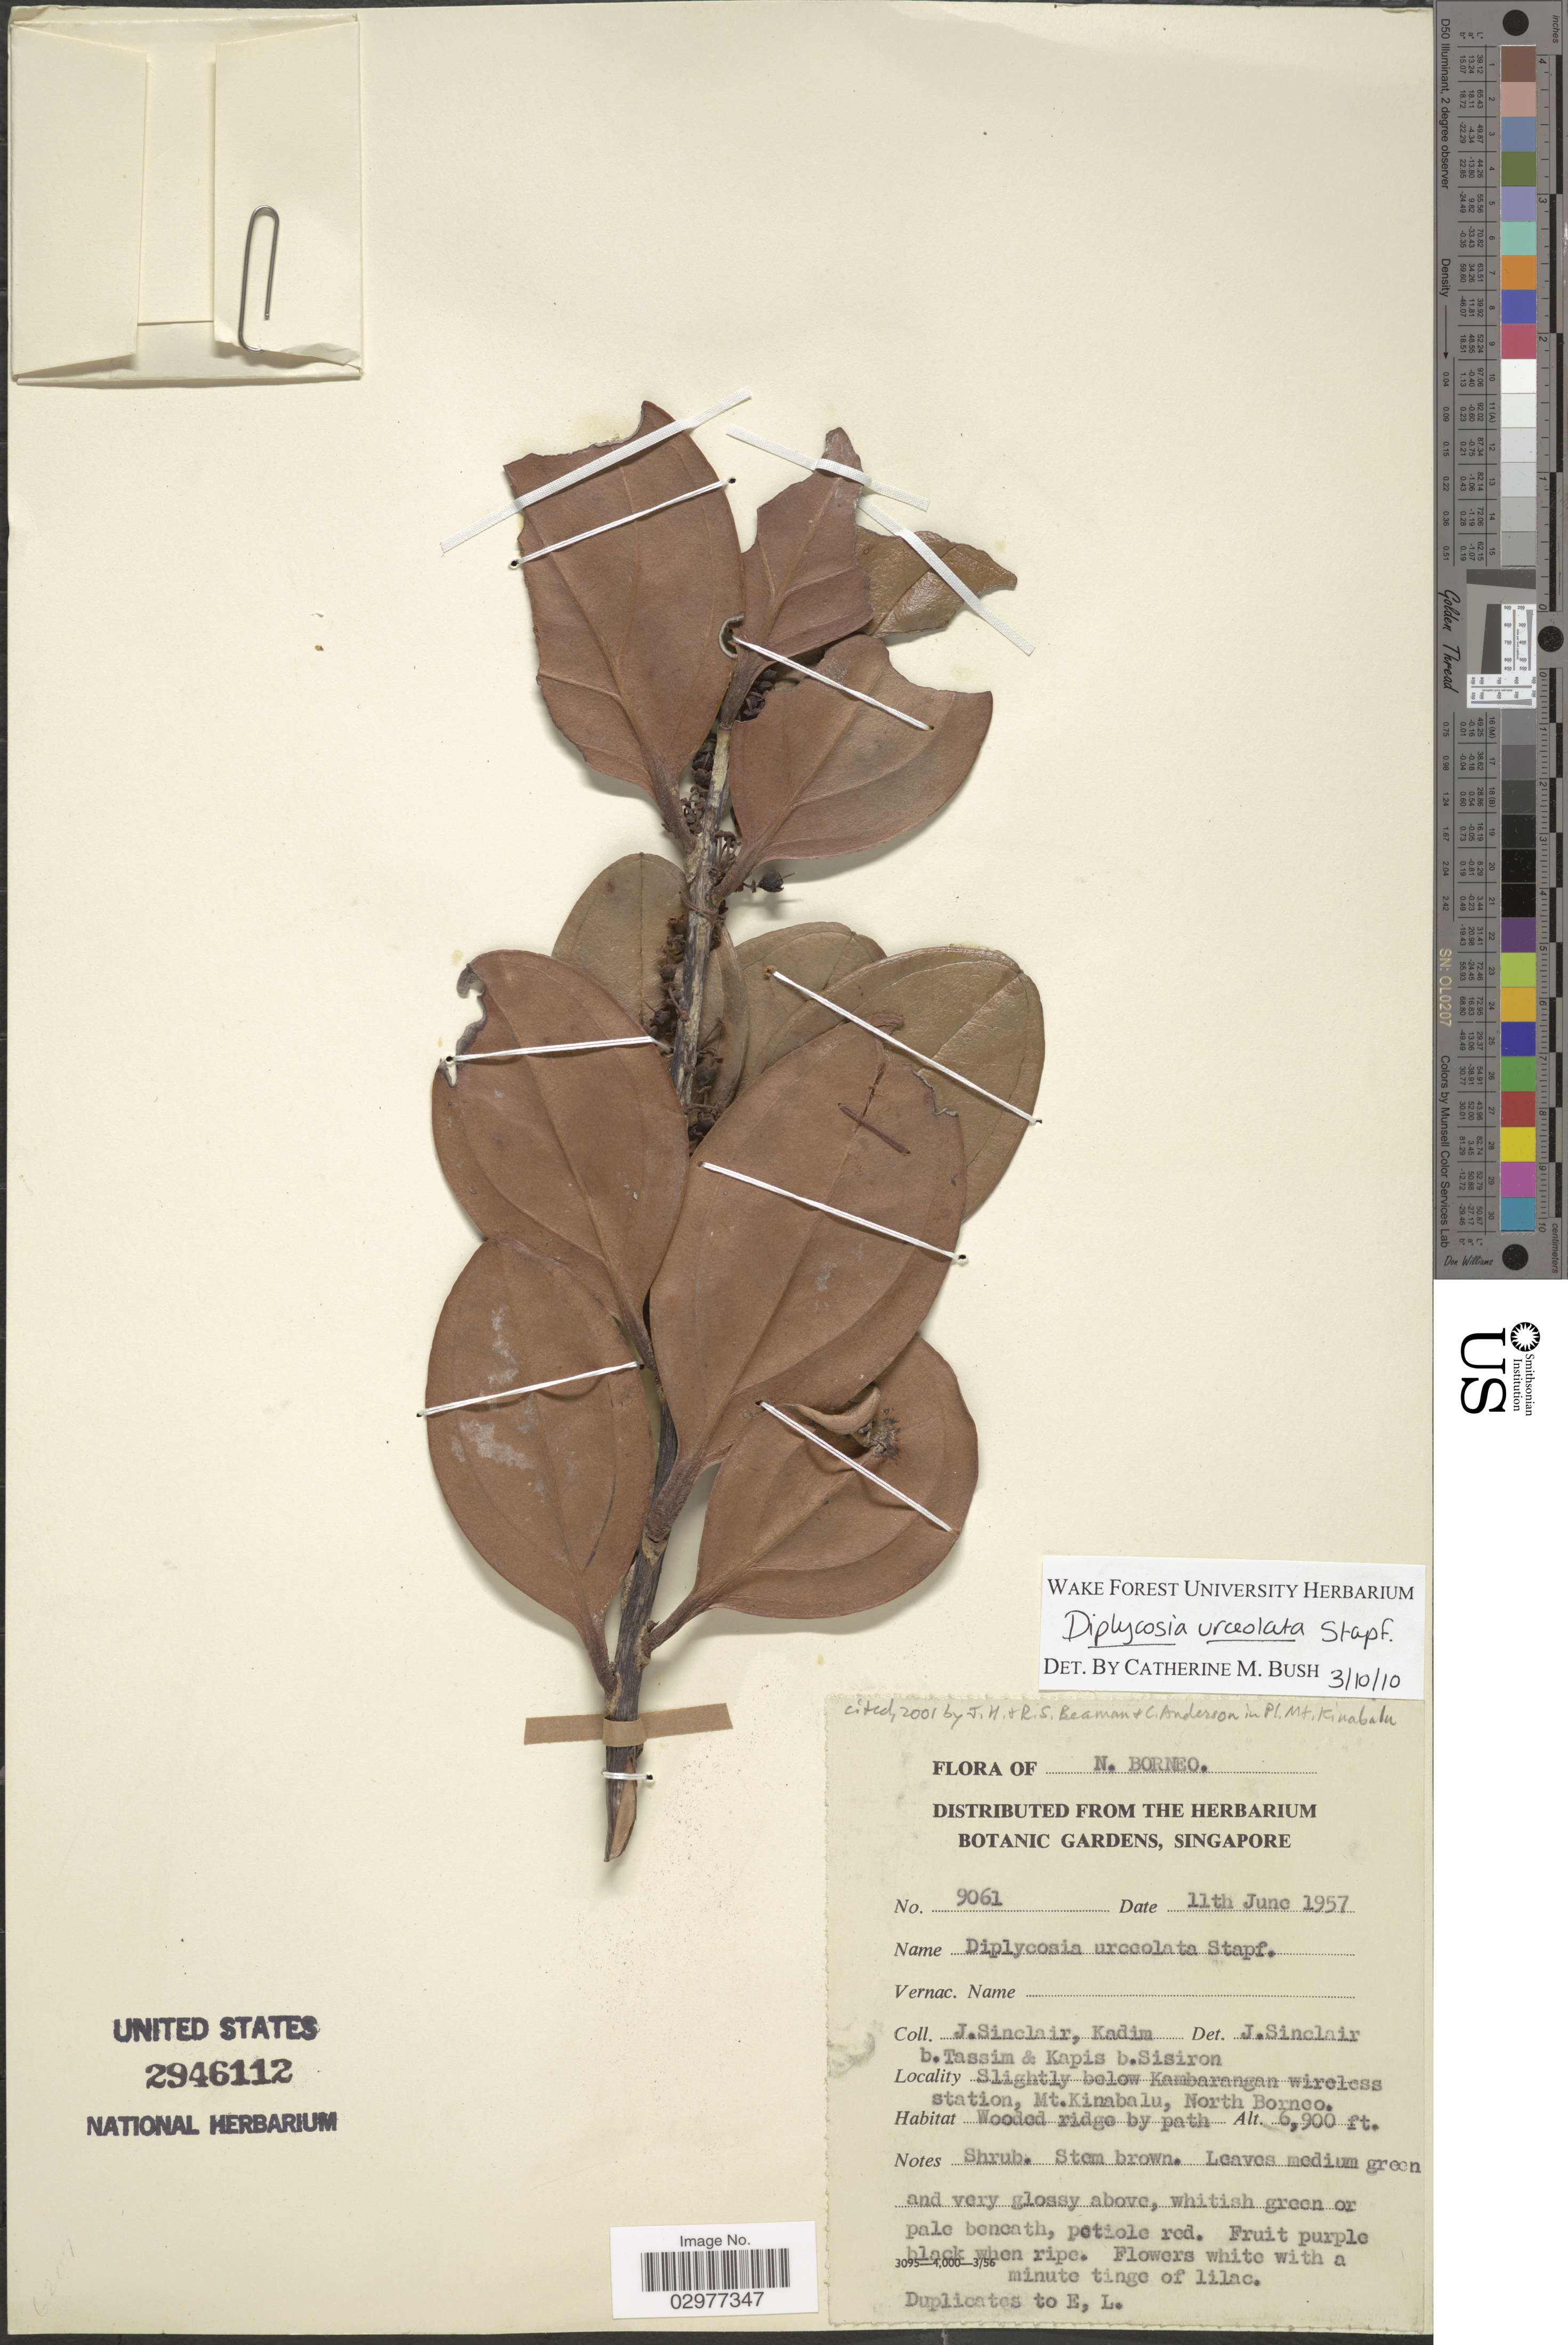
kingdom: Plantae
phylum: Tracheophyta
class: Magnoliopsida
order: Ericales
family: Ericaceae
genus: Diplycosia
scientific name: Diplycosia urceolata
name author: Stapf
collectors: J. Sinclair, K. Tassim & Kapis bin Sisiron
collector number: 9061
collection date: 1957-06-11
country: Malaysia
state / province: Sabah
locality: N. Borneo. Slightly below Kambarangan wireless station, Mt. Kinabalu, North Borneo.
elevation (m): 2103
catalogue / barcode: US 2946112